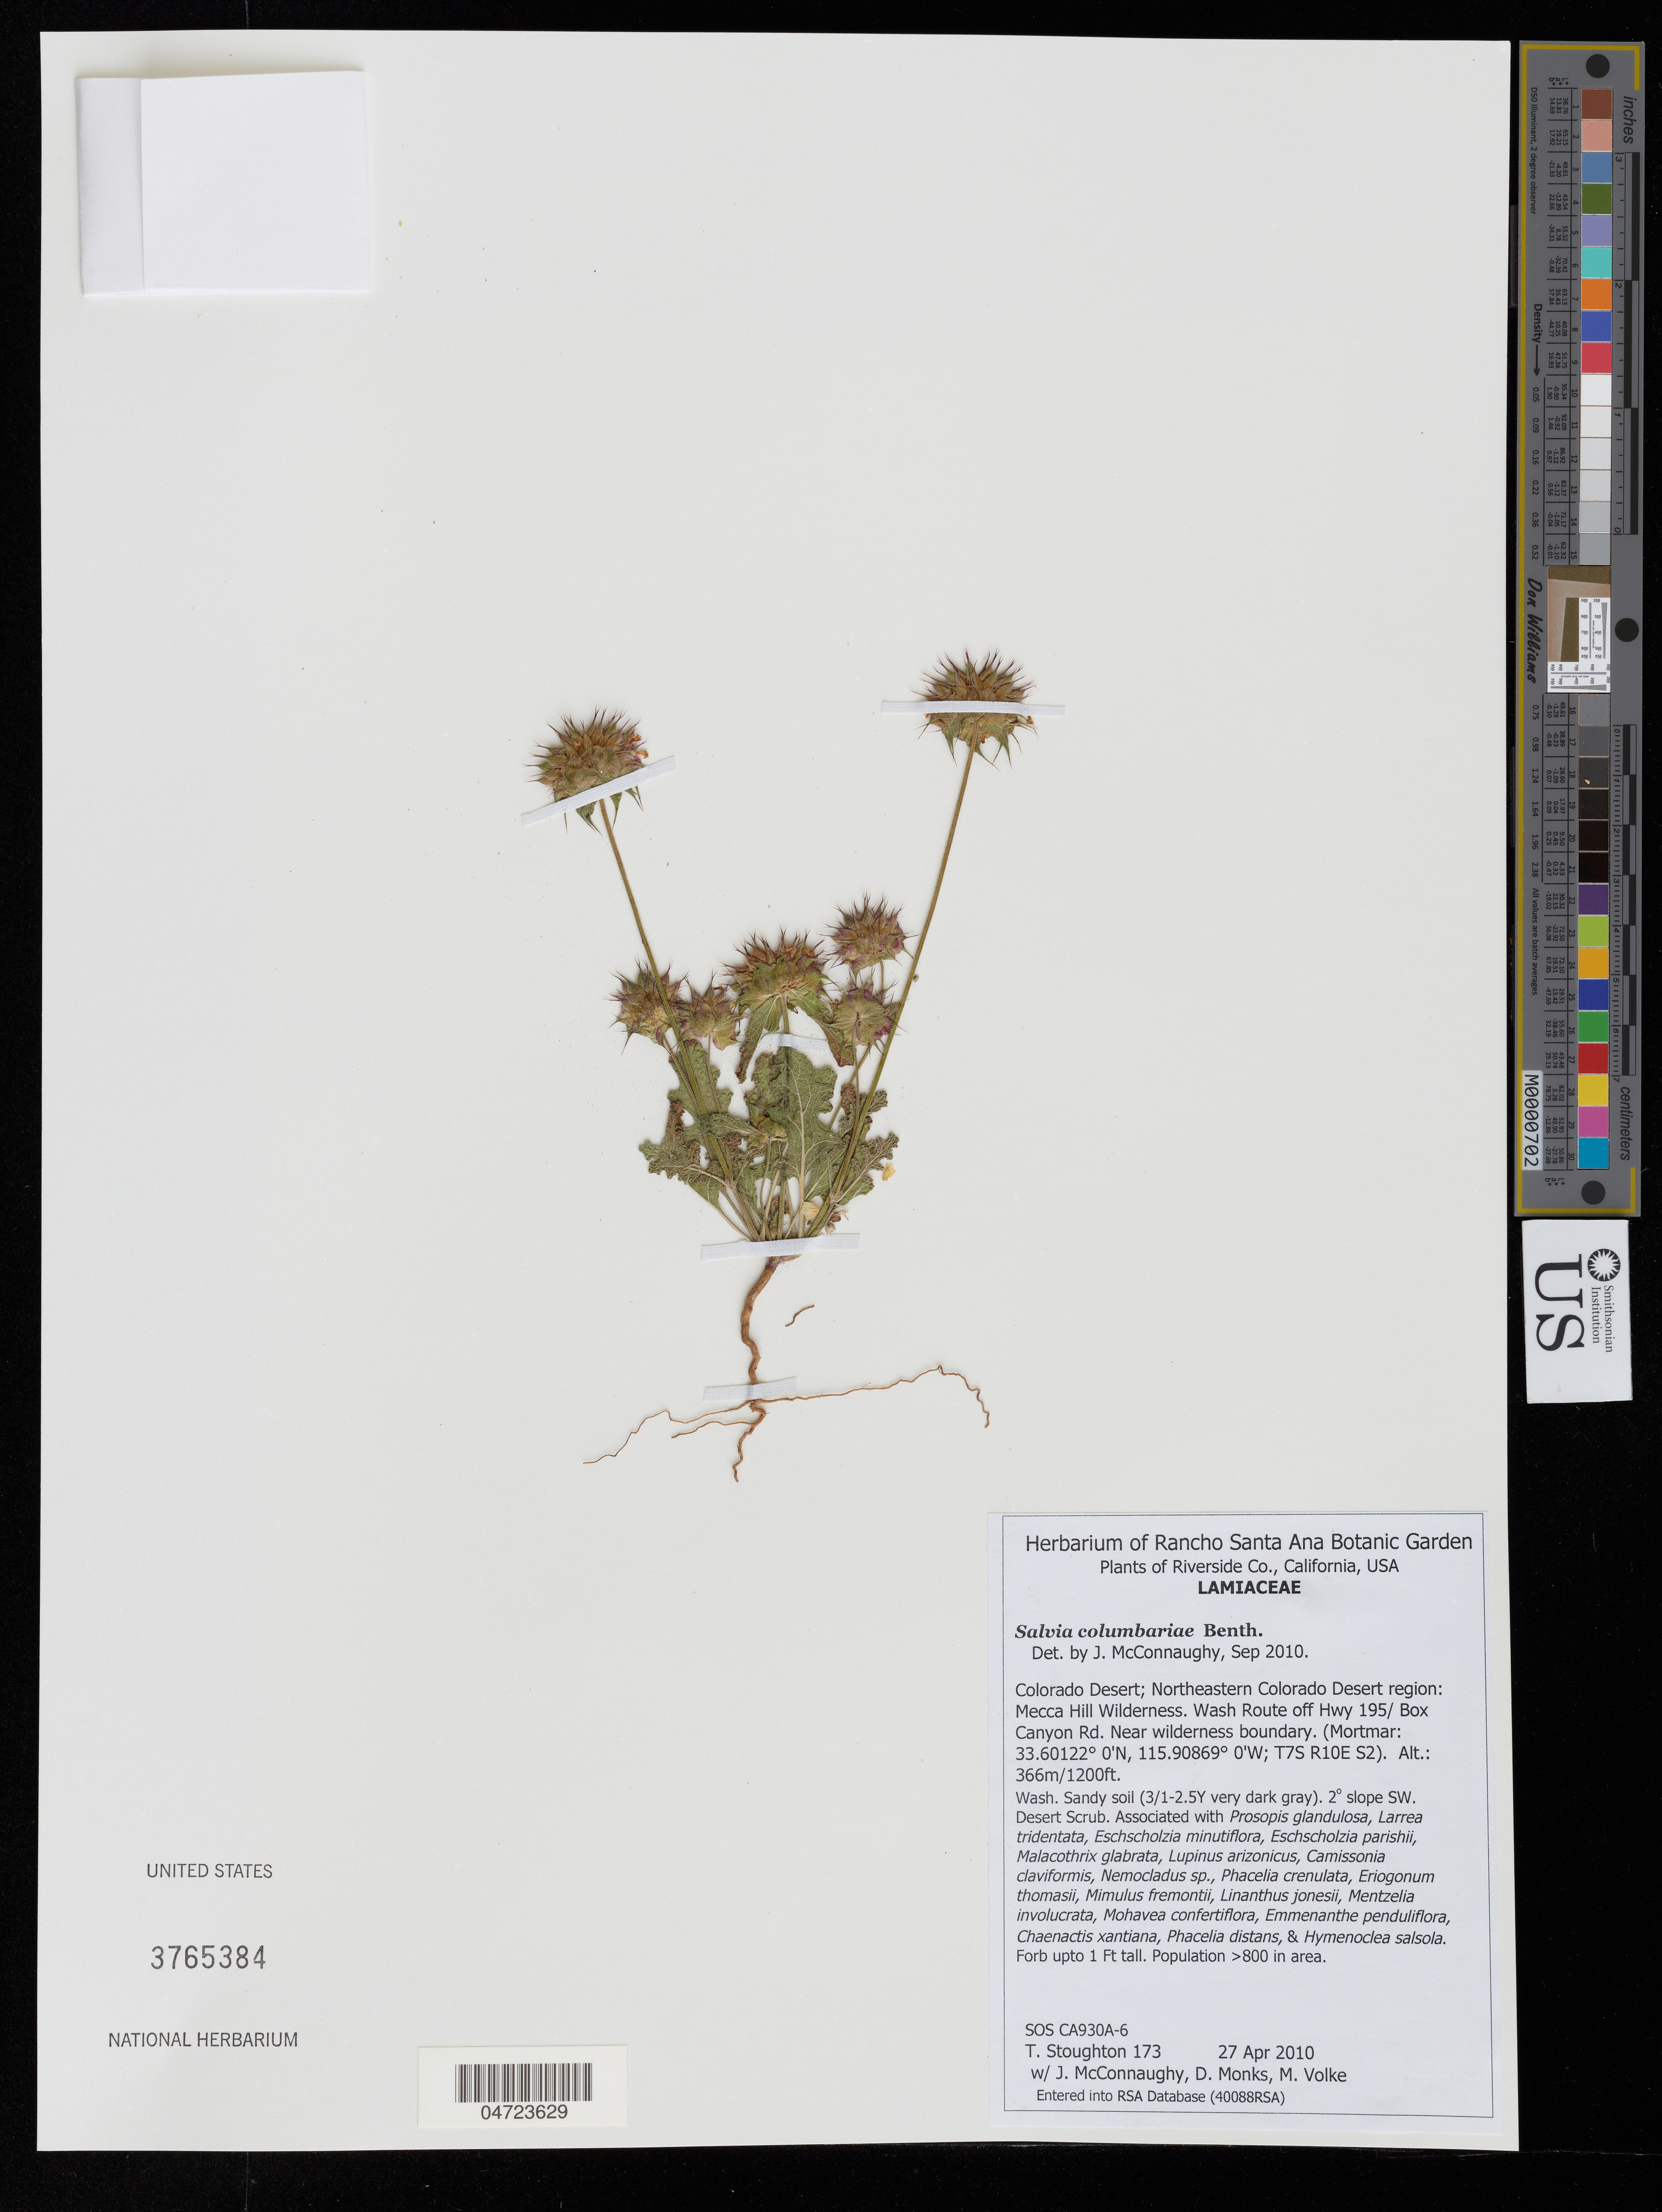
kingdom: Plantae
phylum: Tracheophyta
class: Magnoliopsida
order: Lamiales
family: Lamiaceae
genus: Salvia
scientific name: Salvia columbariae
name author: Benth.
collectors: T. Stoughton, J. McConnaughy, D. Monks & M. Volke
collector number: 173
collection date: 2010-04-27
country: United States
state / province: California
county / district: Riverside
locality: Riverside Co. Colorado Desert; Northeastern Colorado Desert region: Mecca Hill Wilderness. Wash Route off Hwy 195/ Box Canyon Rd. Near wilderness boundary. (Mortmar: T7S R10E S2).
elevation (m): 366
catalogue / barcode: US 3765384